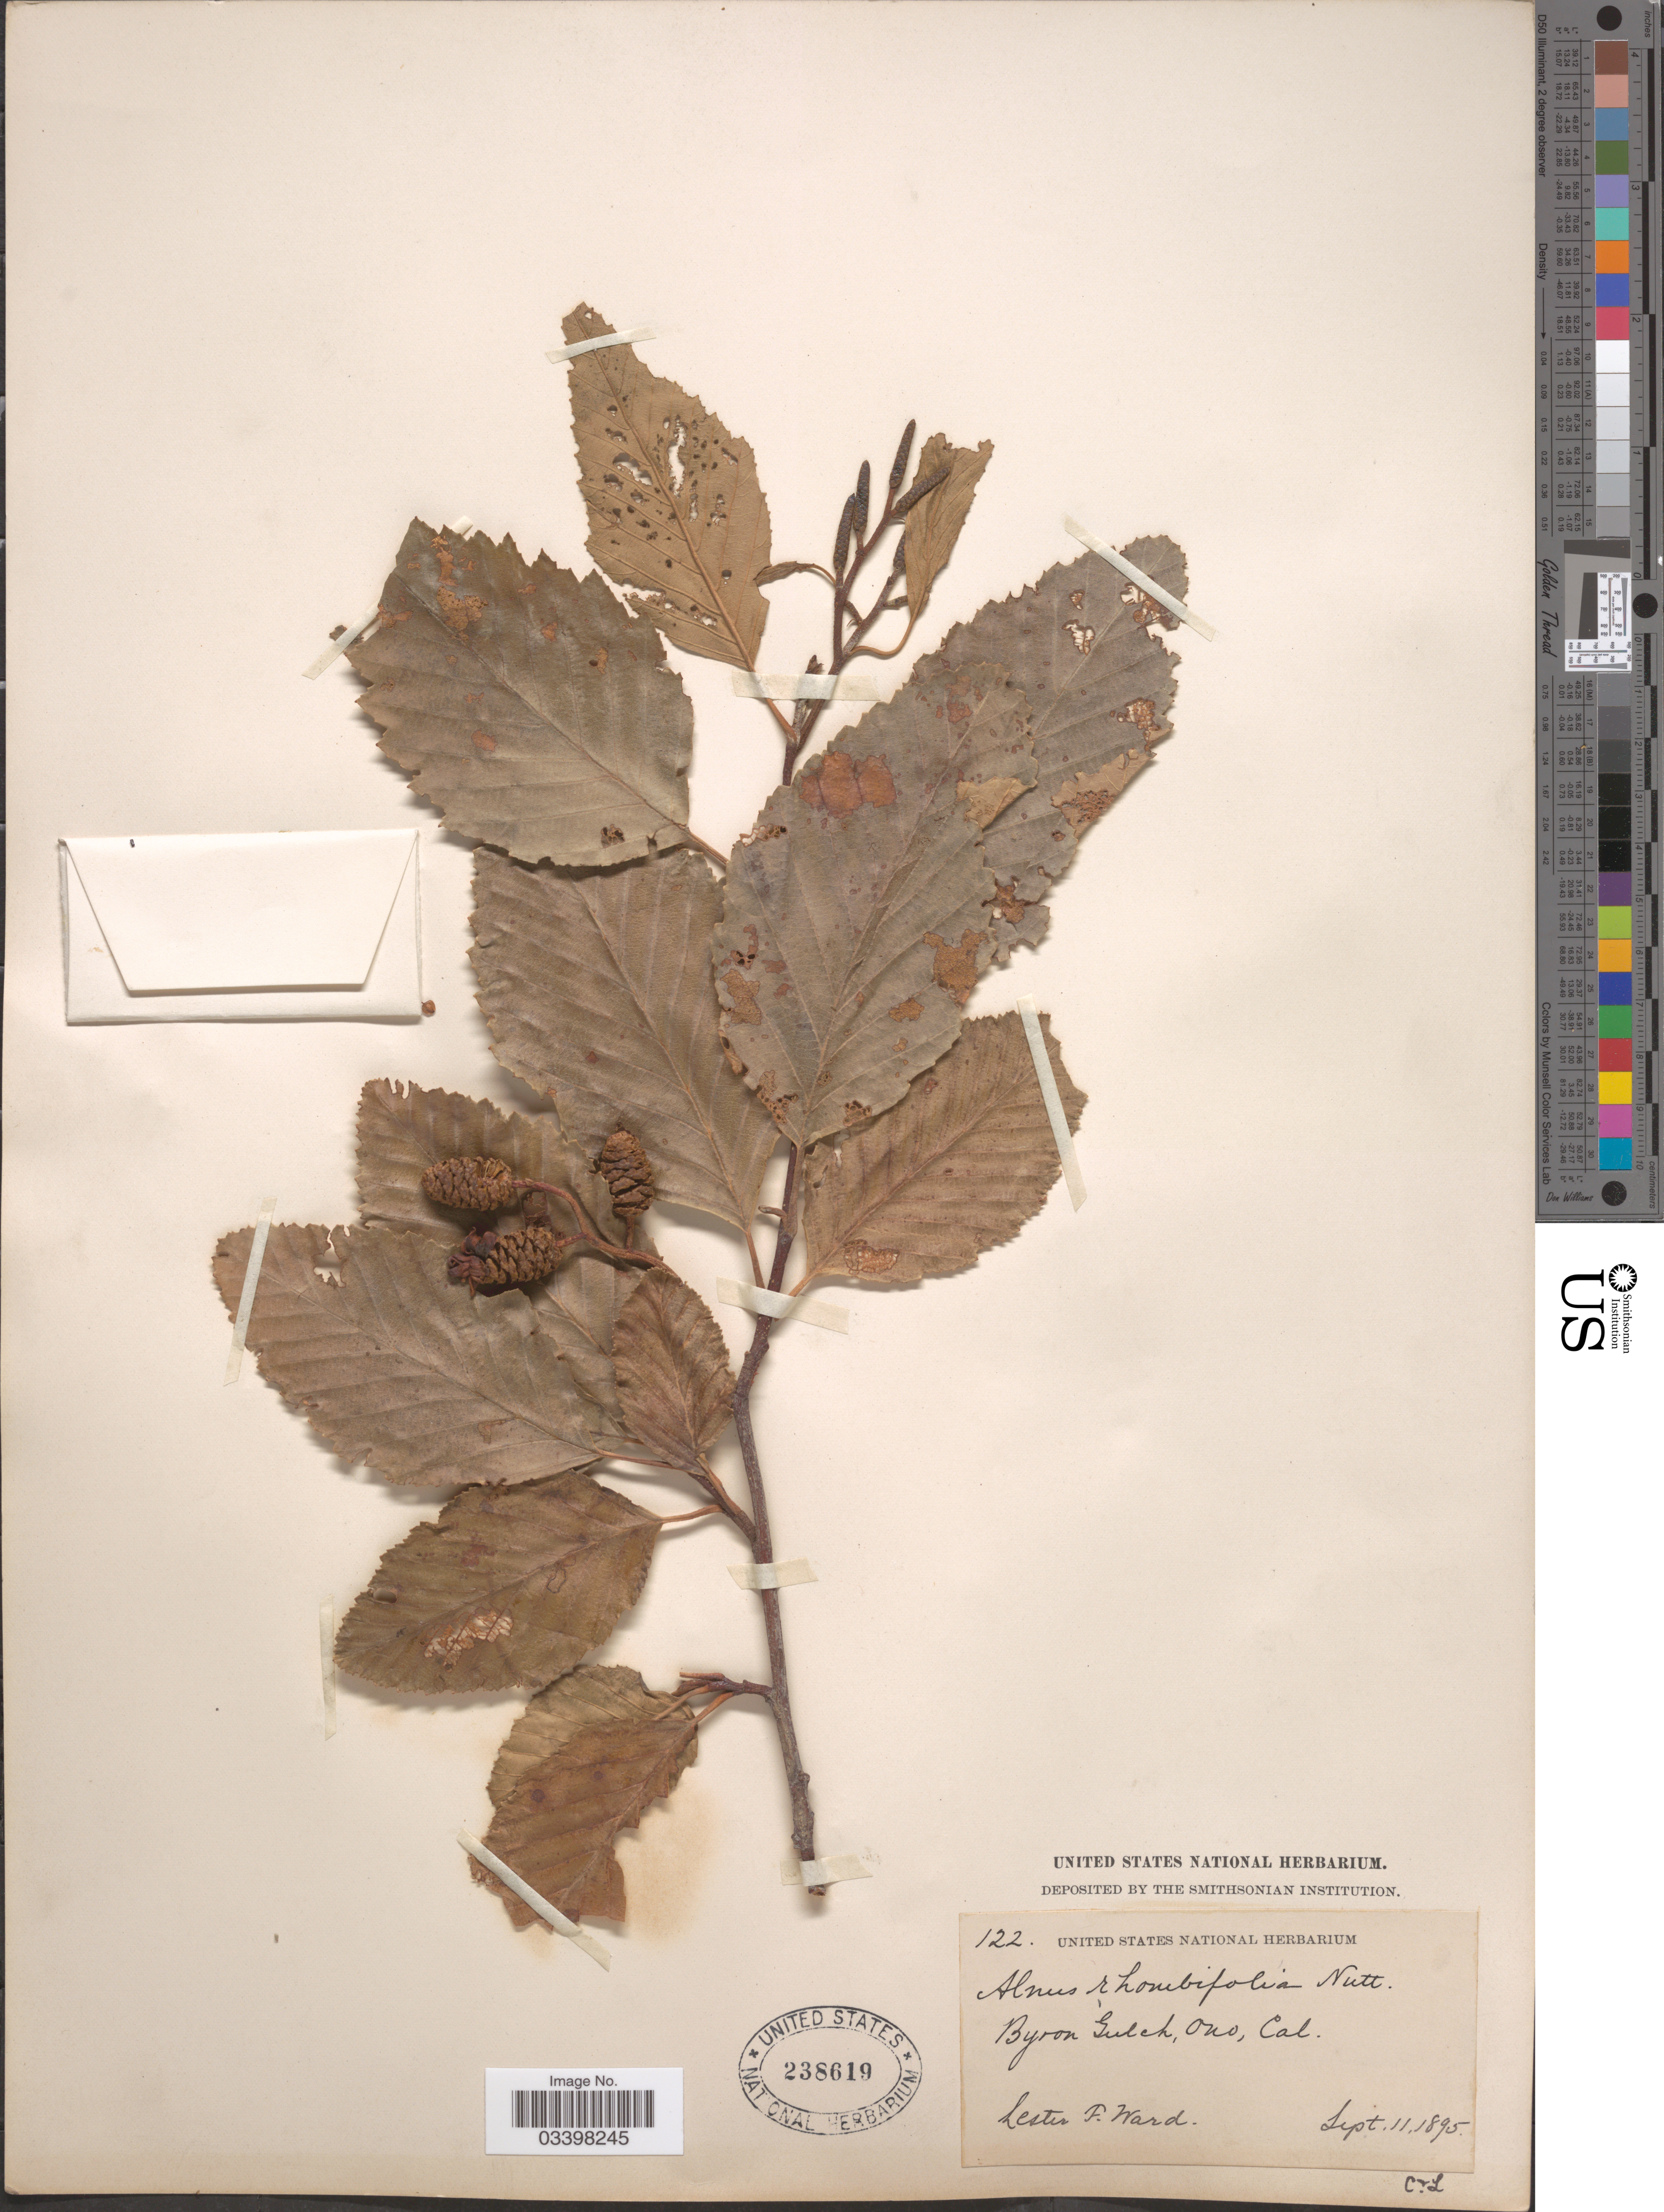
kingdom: Plantae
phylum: Tracheophyta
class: Magnoliopsida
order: Fagales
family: Betulaceae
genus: Alnus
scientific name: Alnus rhombifolia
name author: Nutt.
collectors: L. F. Ward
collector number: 122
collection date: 1895-09-11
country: United States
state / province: California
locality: Byron Gulch, Ono.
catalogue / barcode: US 238619